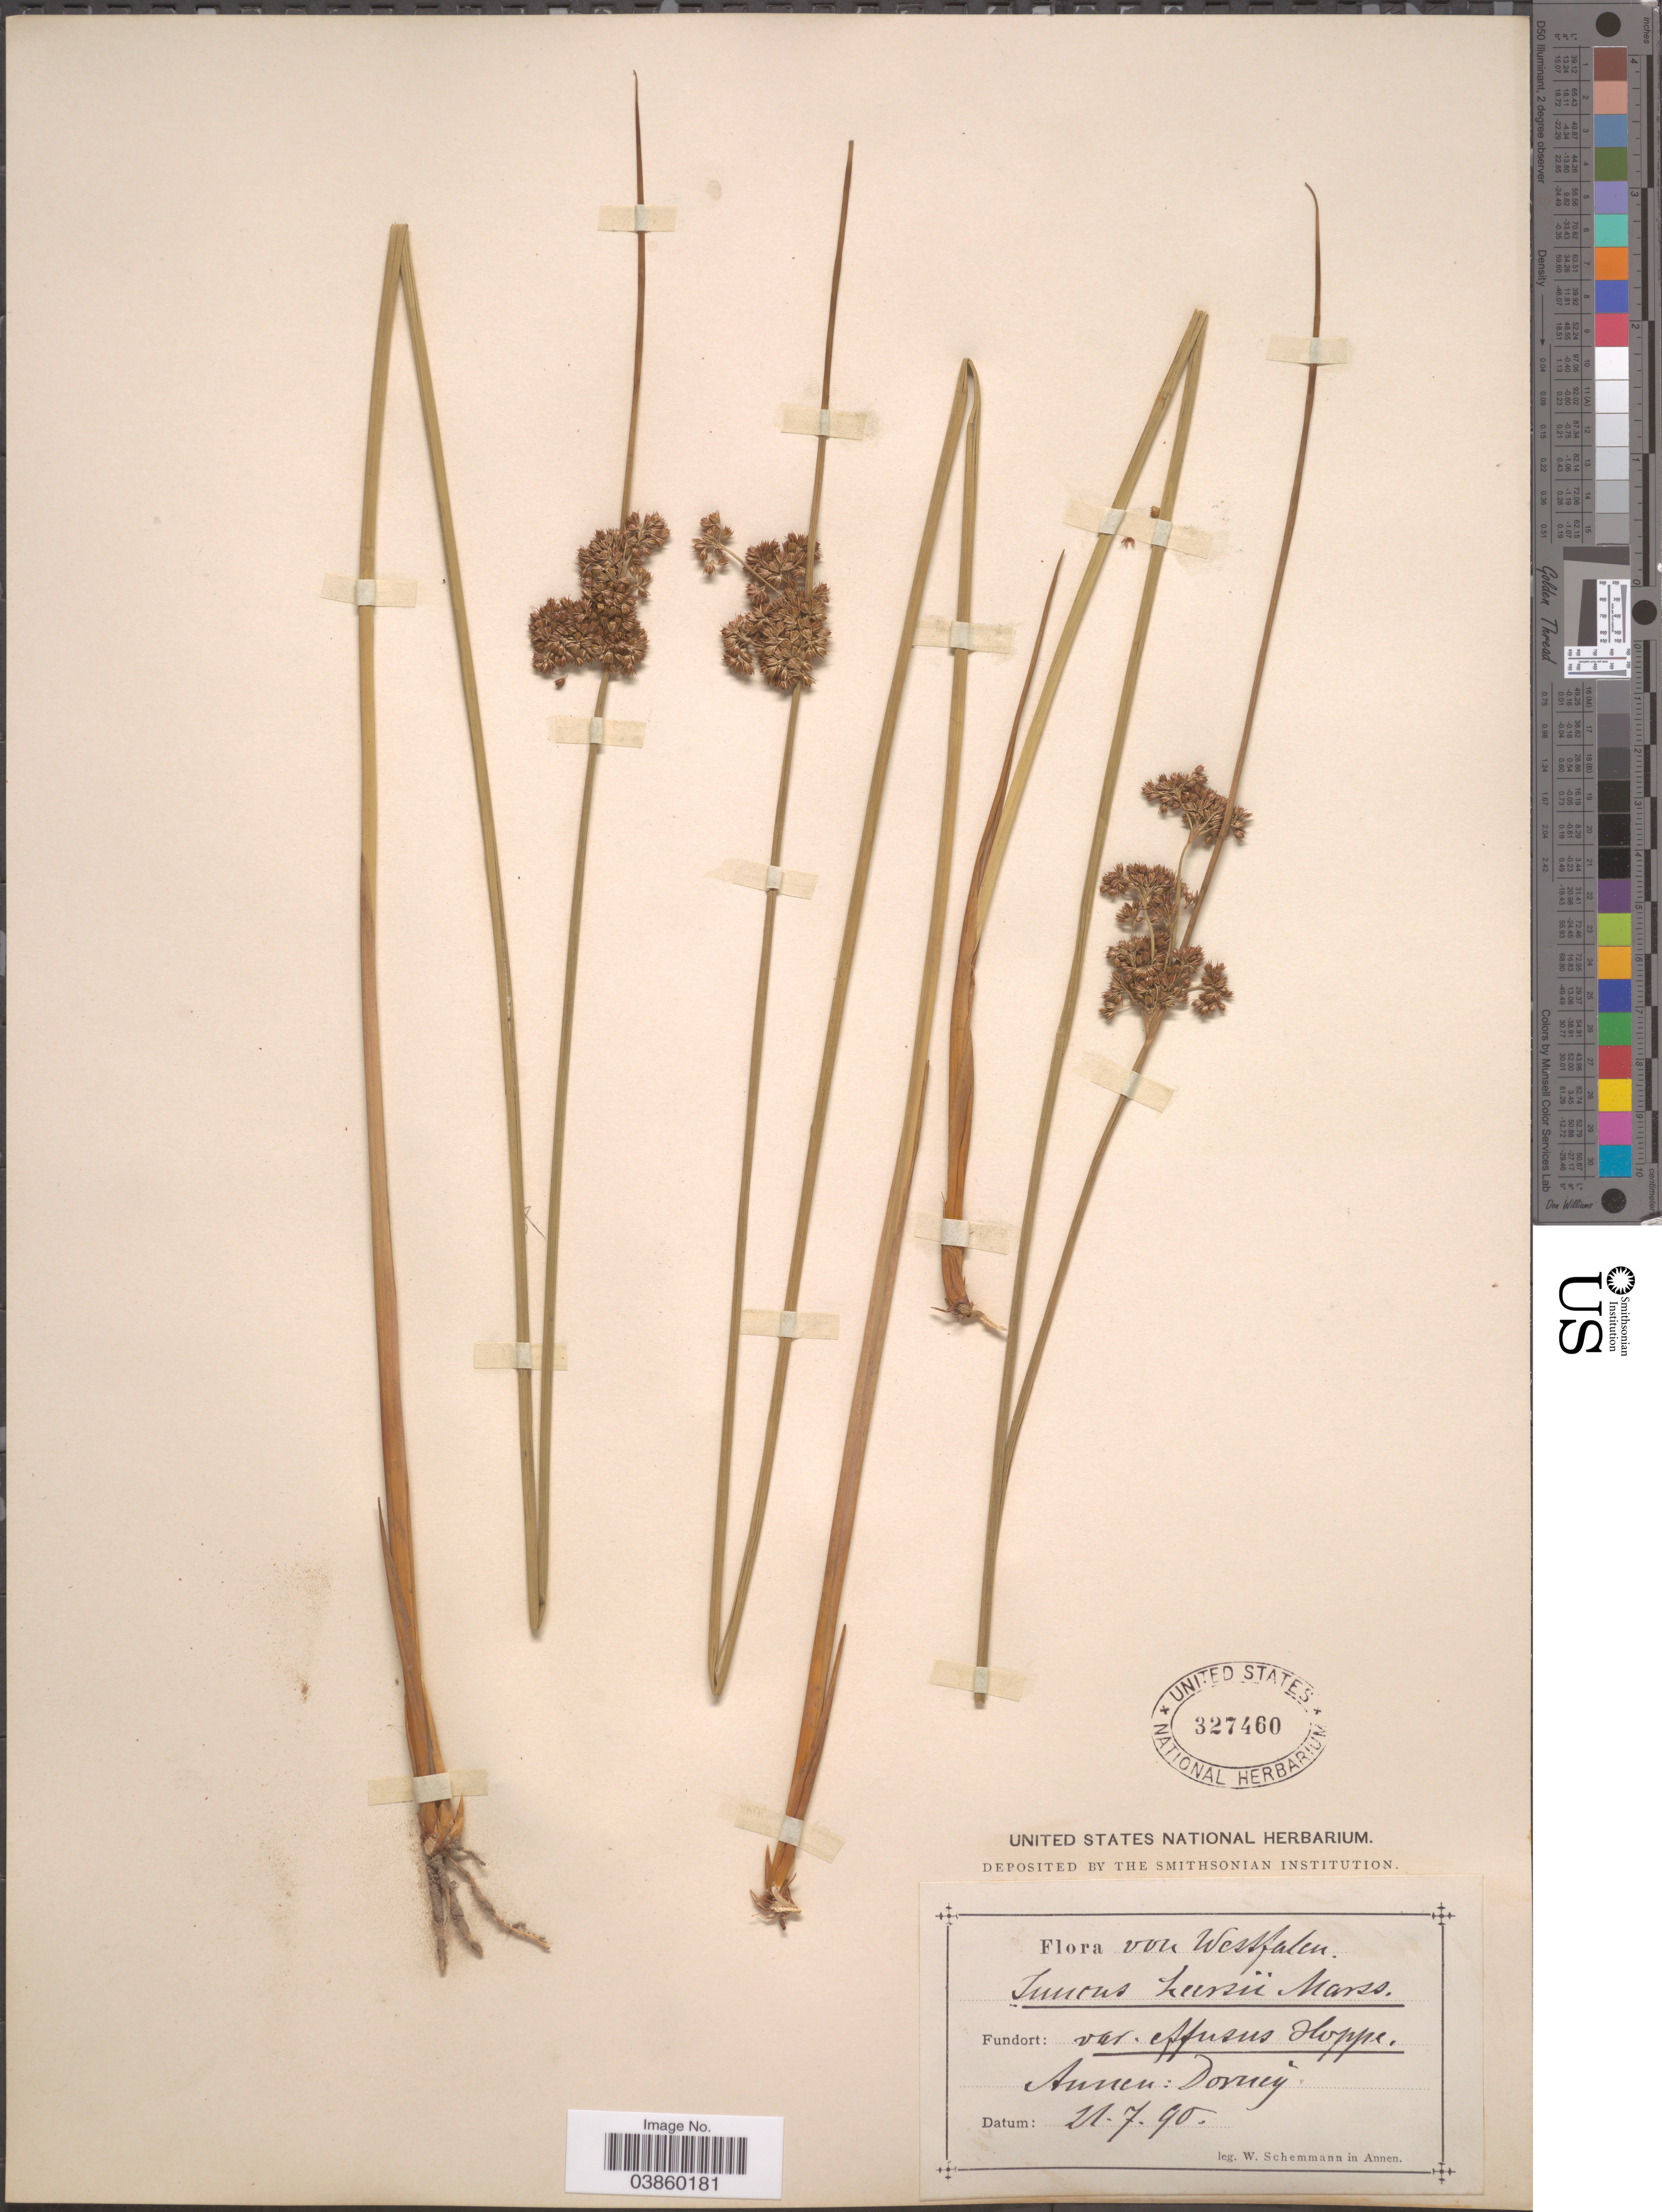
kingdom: Plantae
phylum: Tracheophyta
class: Liliopsida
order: Poales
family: Juncaceae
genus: Juncus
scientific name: Juncus conglomeratus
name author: L.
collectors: W. Schemmann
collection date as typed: Transcribed d/m/y: 21/7/90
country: Germany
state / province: Nordrhein-Westfalen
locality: Westfalen. Annen: Dorney.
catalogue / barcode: US 327460